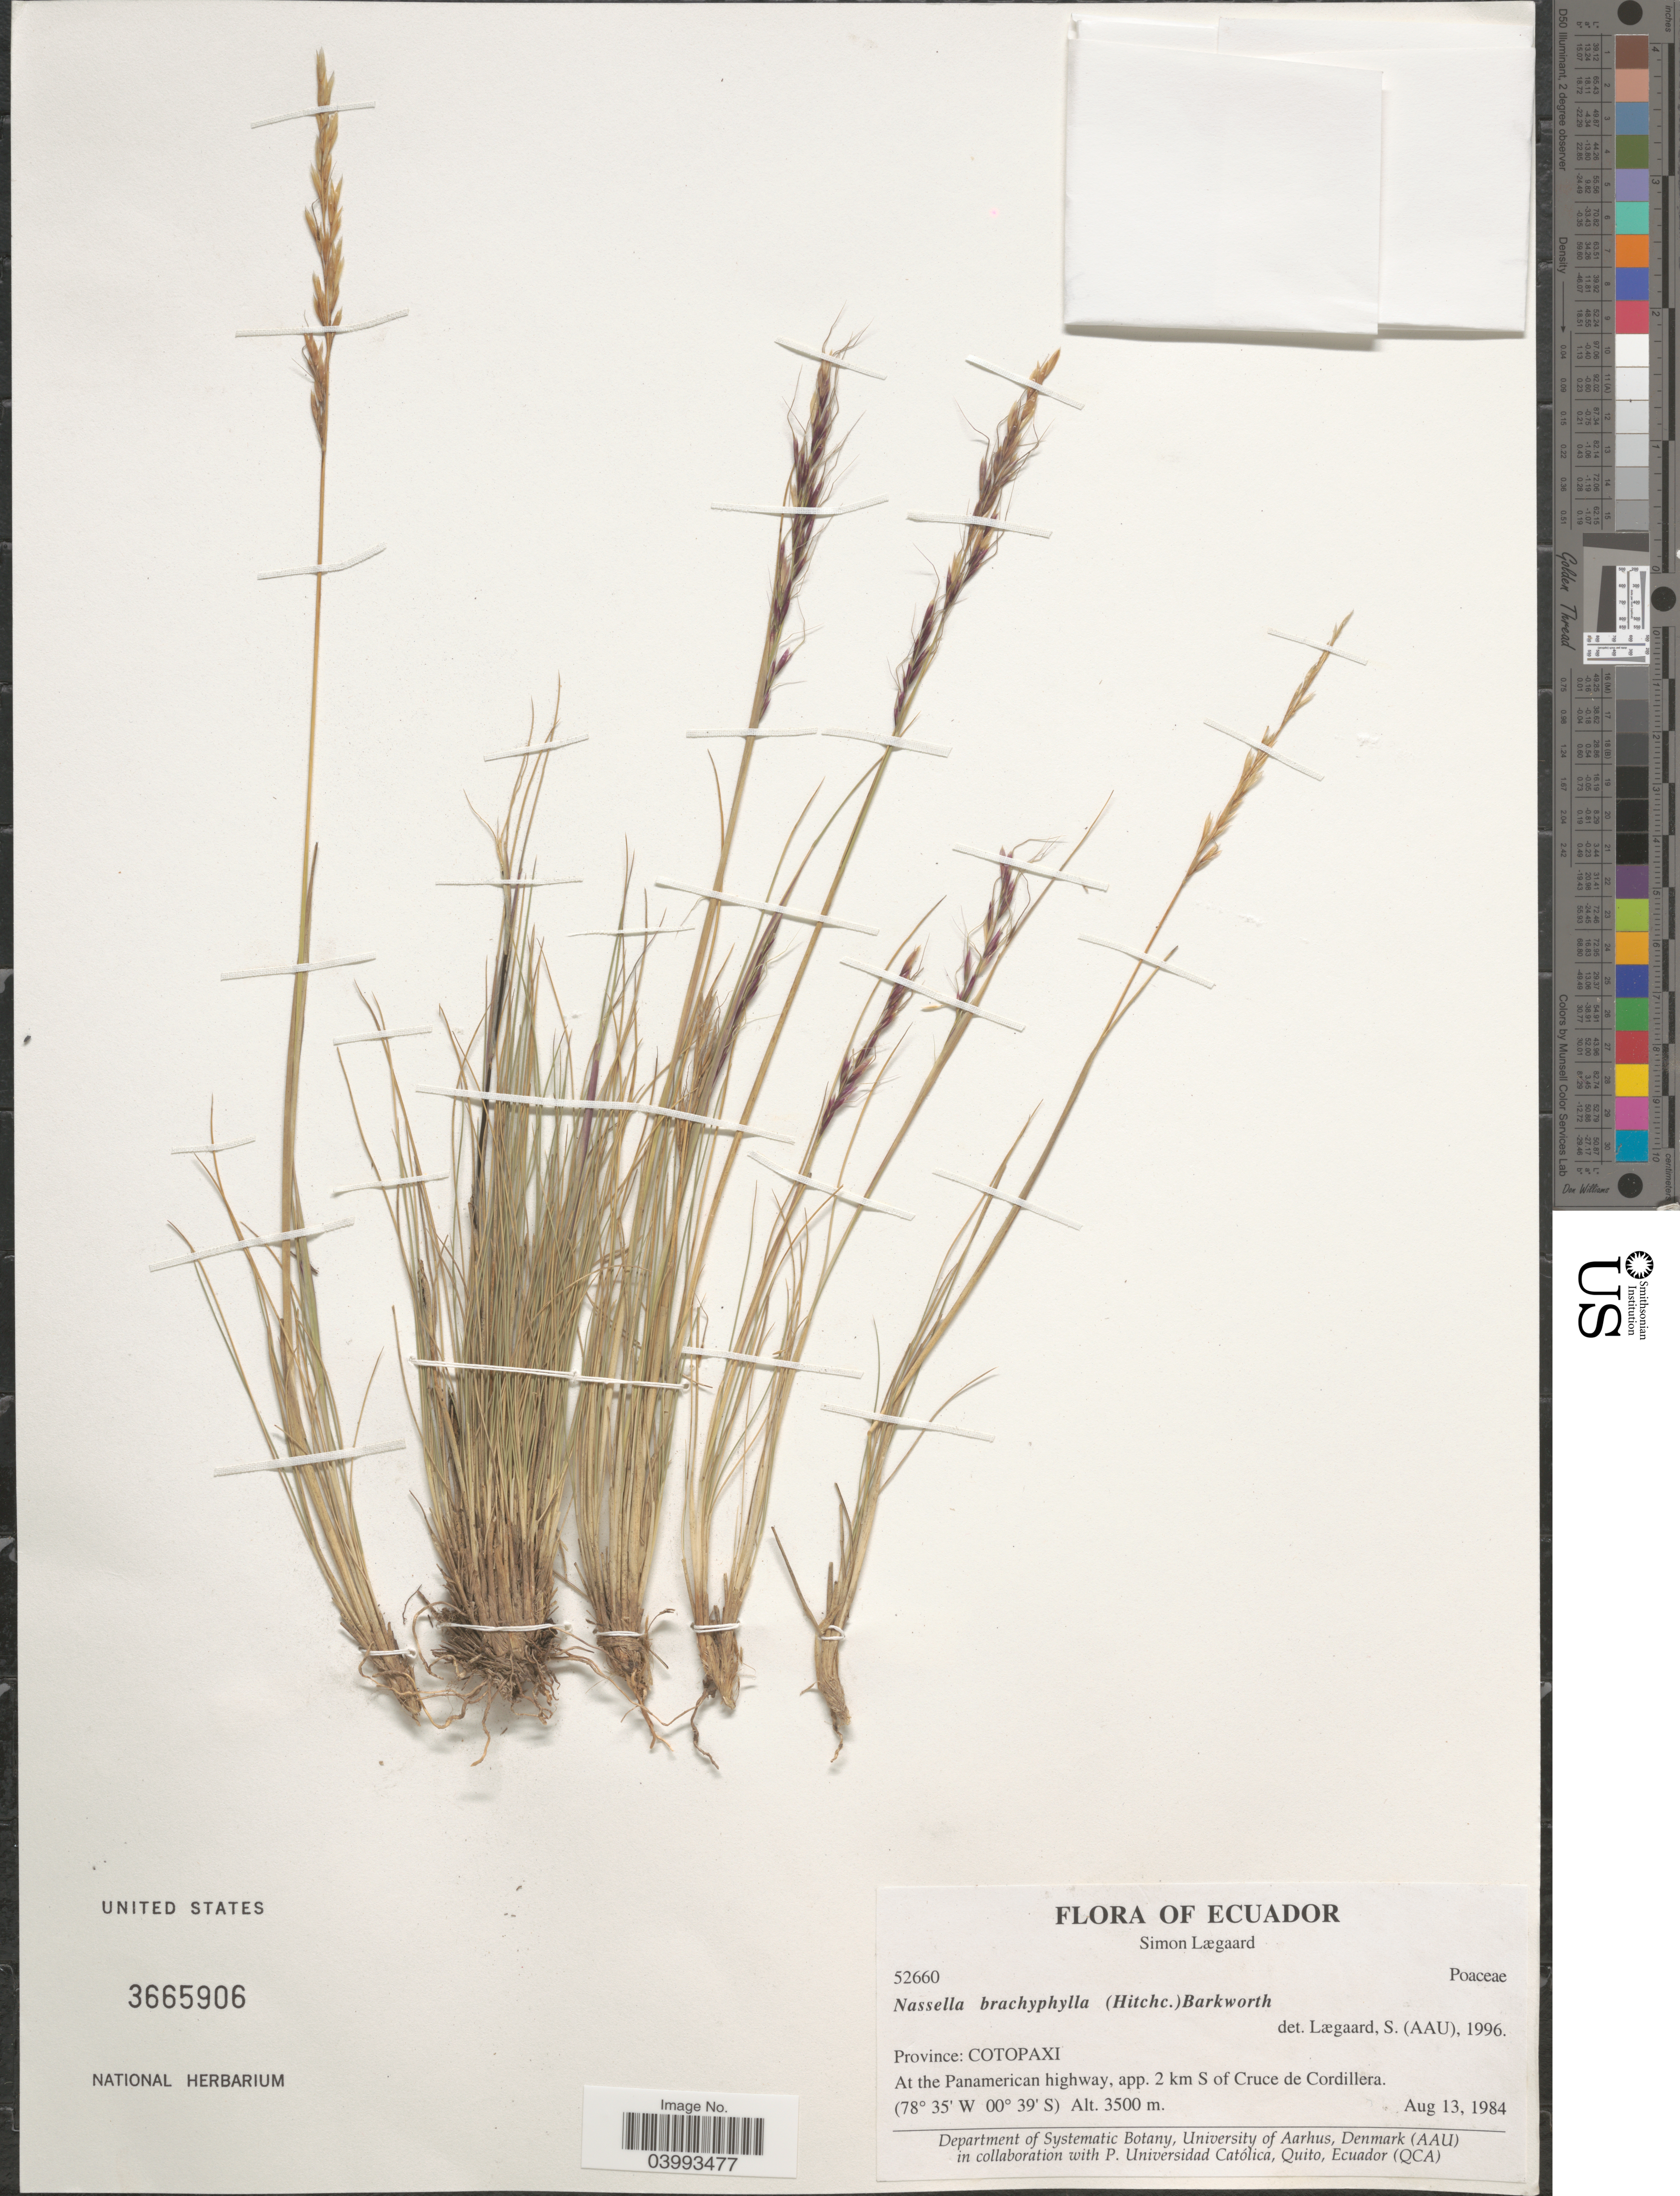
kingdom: Plantae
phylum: Tracheophyta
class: Liliopsida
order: Poales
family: Poaceae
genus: Nassella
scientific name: Nassella brachyphylla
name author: (Hitchc.) Barkworth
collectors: S. Lægaard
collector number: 52660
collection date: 1984-08-13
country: Ecuador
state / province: Cotopaxi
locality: At the Panamerican highway, app. 2 km S of Cruce de Cordillera.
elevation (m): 3500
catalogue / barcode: US 3665906